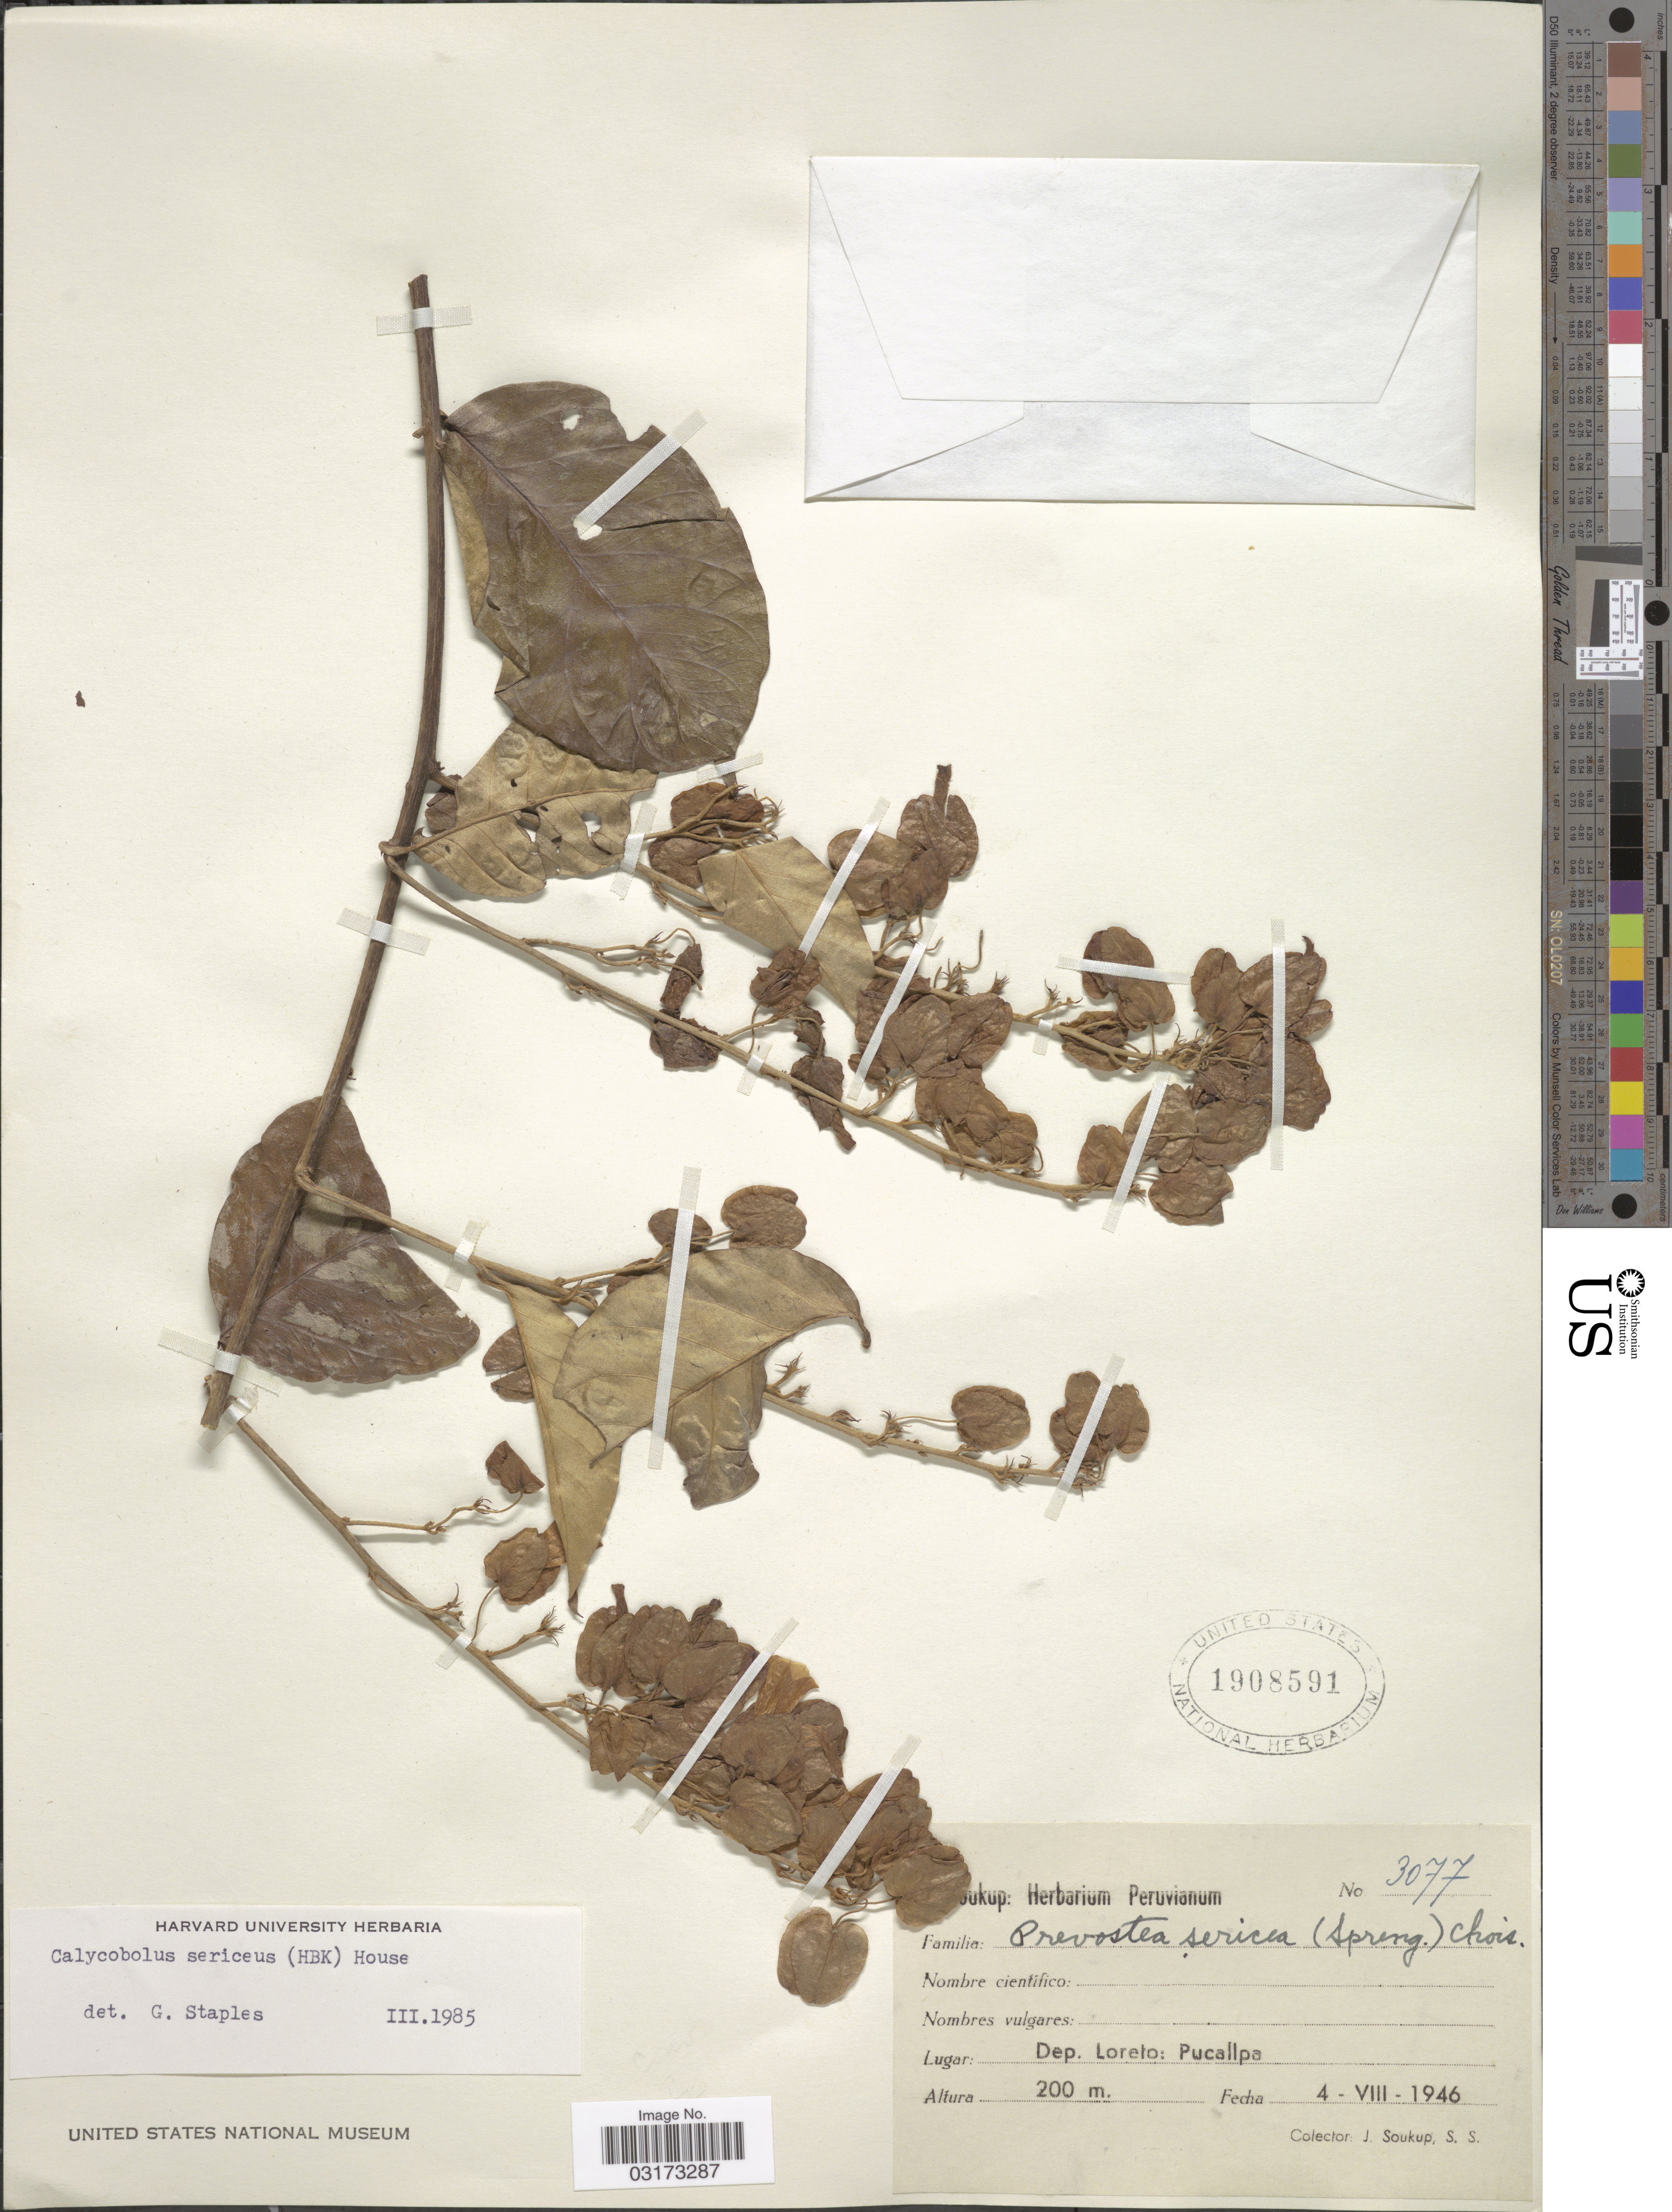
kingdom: Plantae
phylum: Tracheophyta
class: Magnoliopsida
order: Solanales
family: Convolvulaceae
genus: Calycobolus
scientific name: Calycobolus sericeus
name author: (Kunth) House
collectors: J. Soukup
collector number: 3077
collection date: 1946-08-04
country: Peru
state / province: Loreto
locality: Dep. Loreto: Pucallpa.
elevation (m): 200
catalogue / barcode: US 1908591